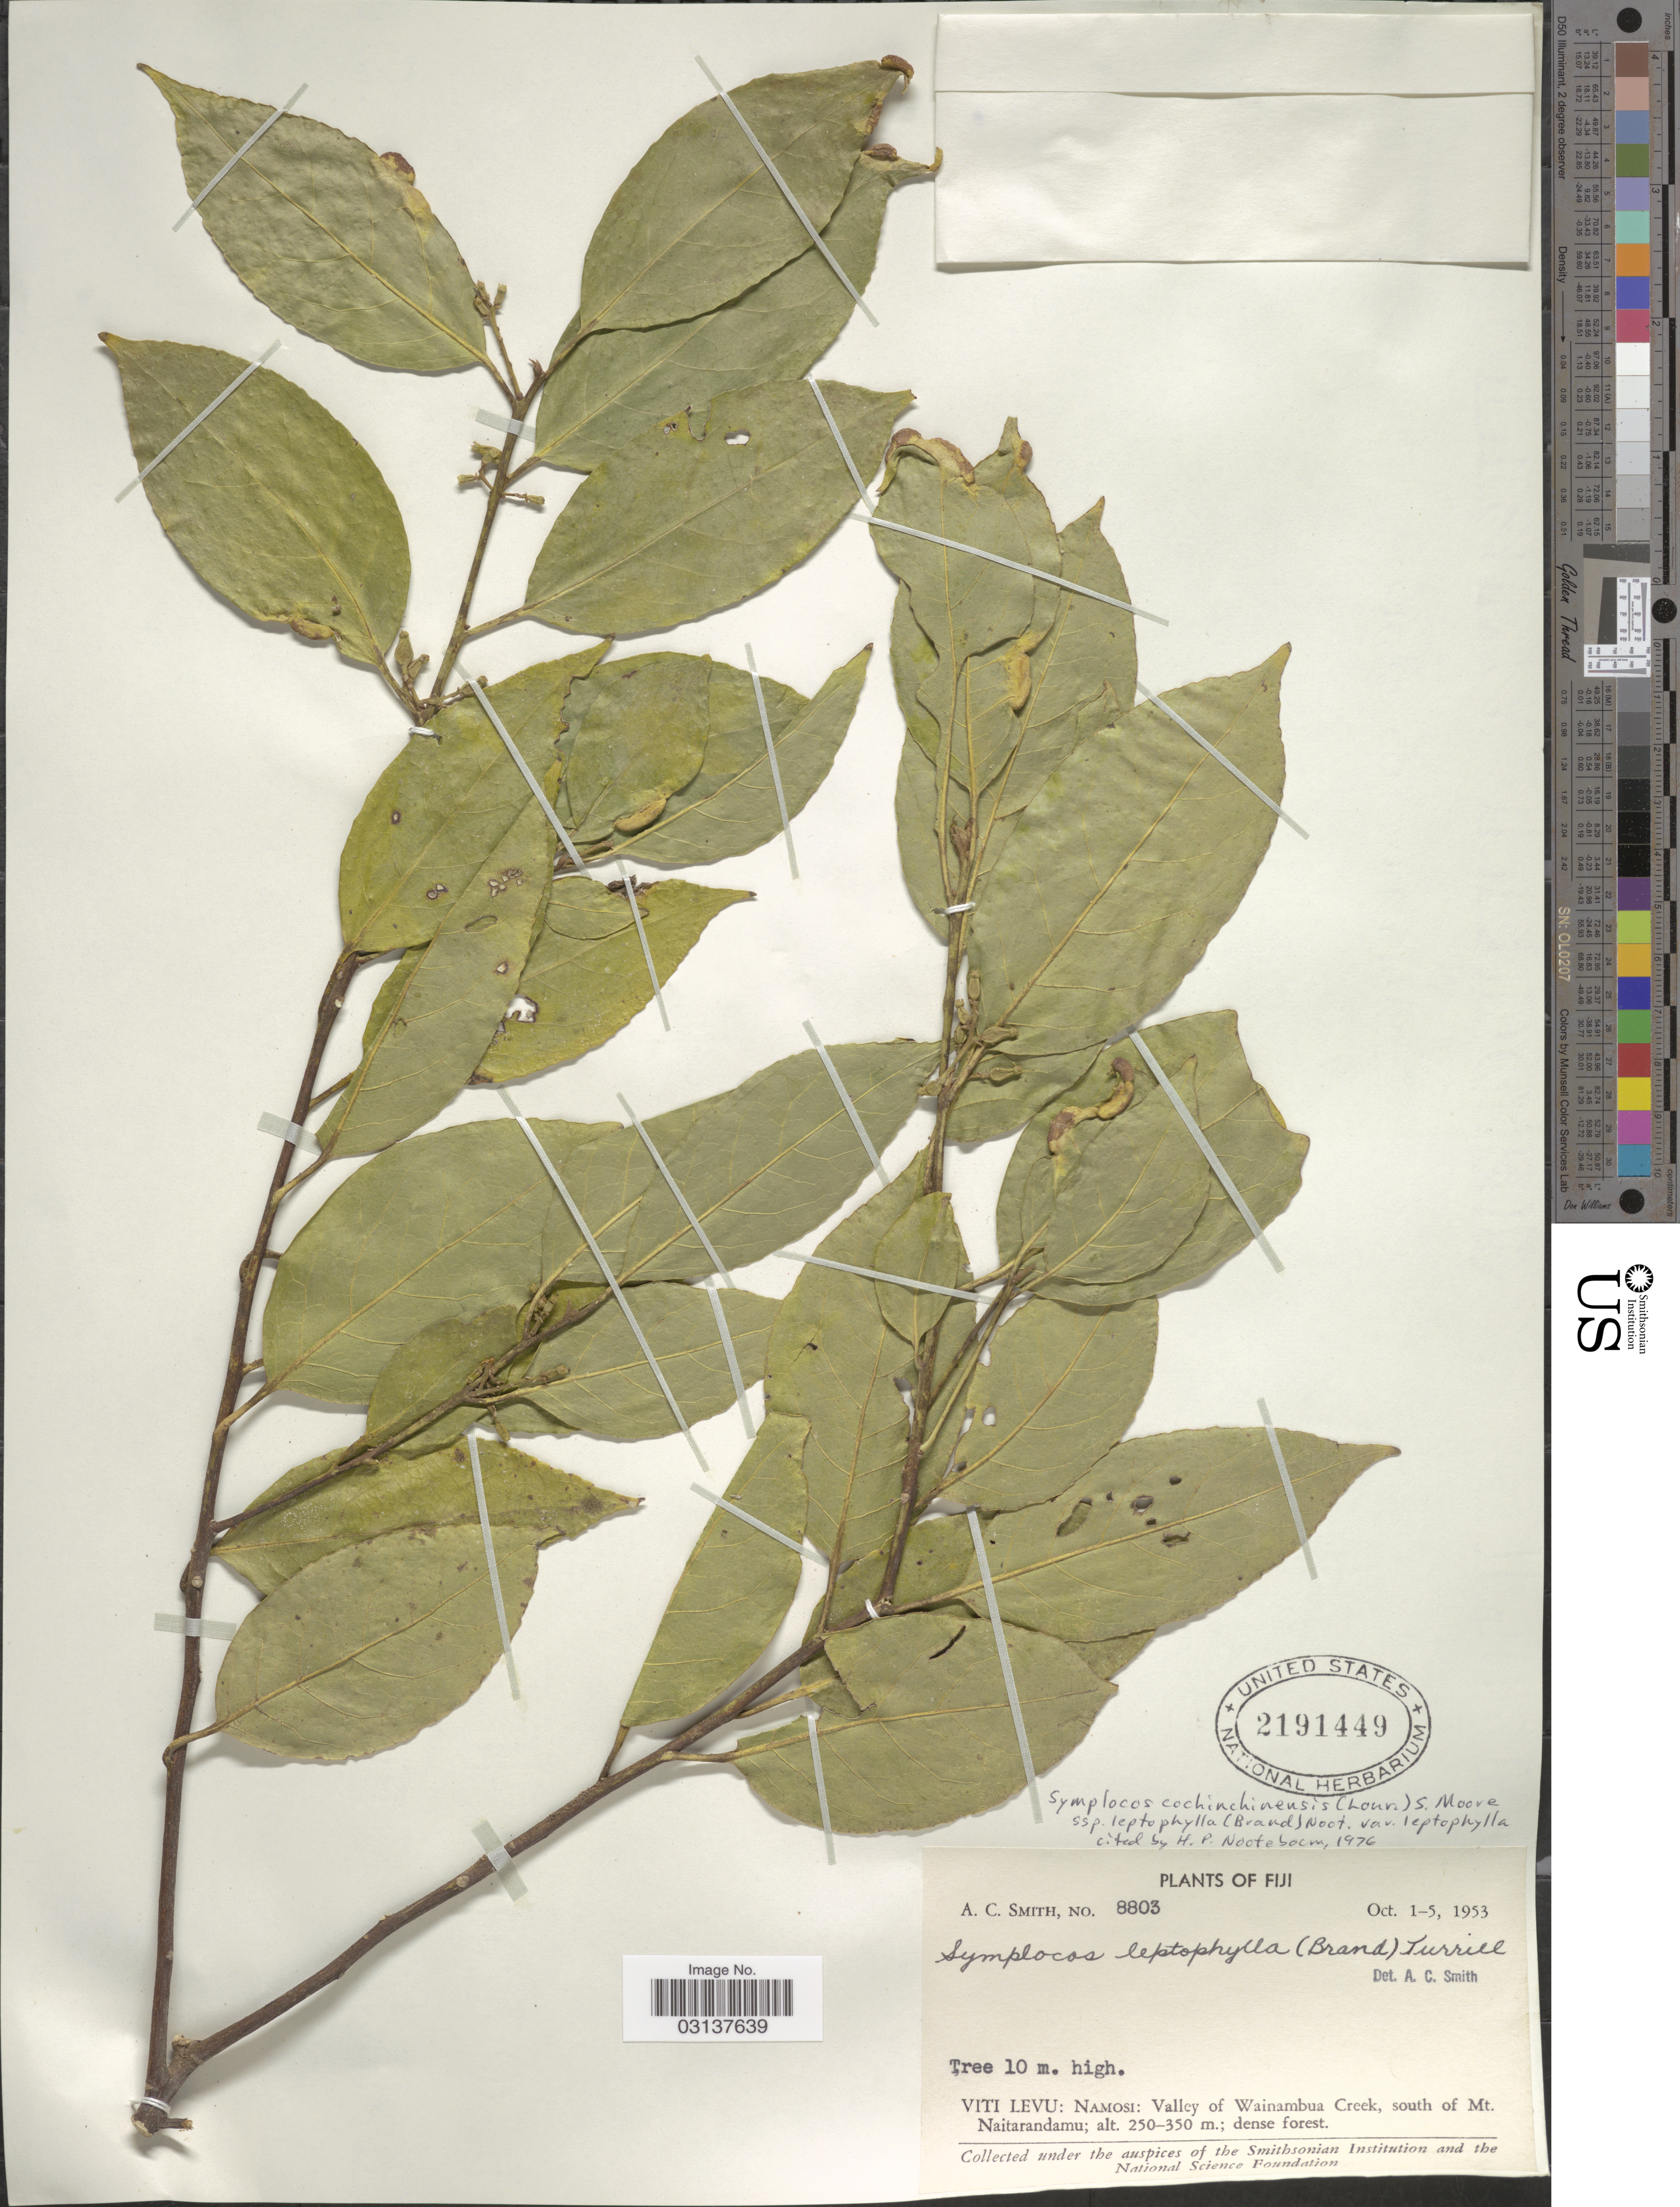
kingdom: Plantae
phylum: Tracheophyta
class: Magnoliopsida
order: Ericales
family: Symplocaceae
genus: Symplocos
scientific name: Symplocos cochinchinensis var. leptophylla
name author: (Brand) Noot.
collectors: A. C. Smith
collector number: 8803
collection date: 1953-10-01/1953-10-05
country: Fiji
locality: Viti Levu: Namosi: Valley of Wainambua Creek, south of Mt. Naitarandamu.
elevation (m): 250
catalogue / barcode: US 2191449